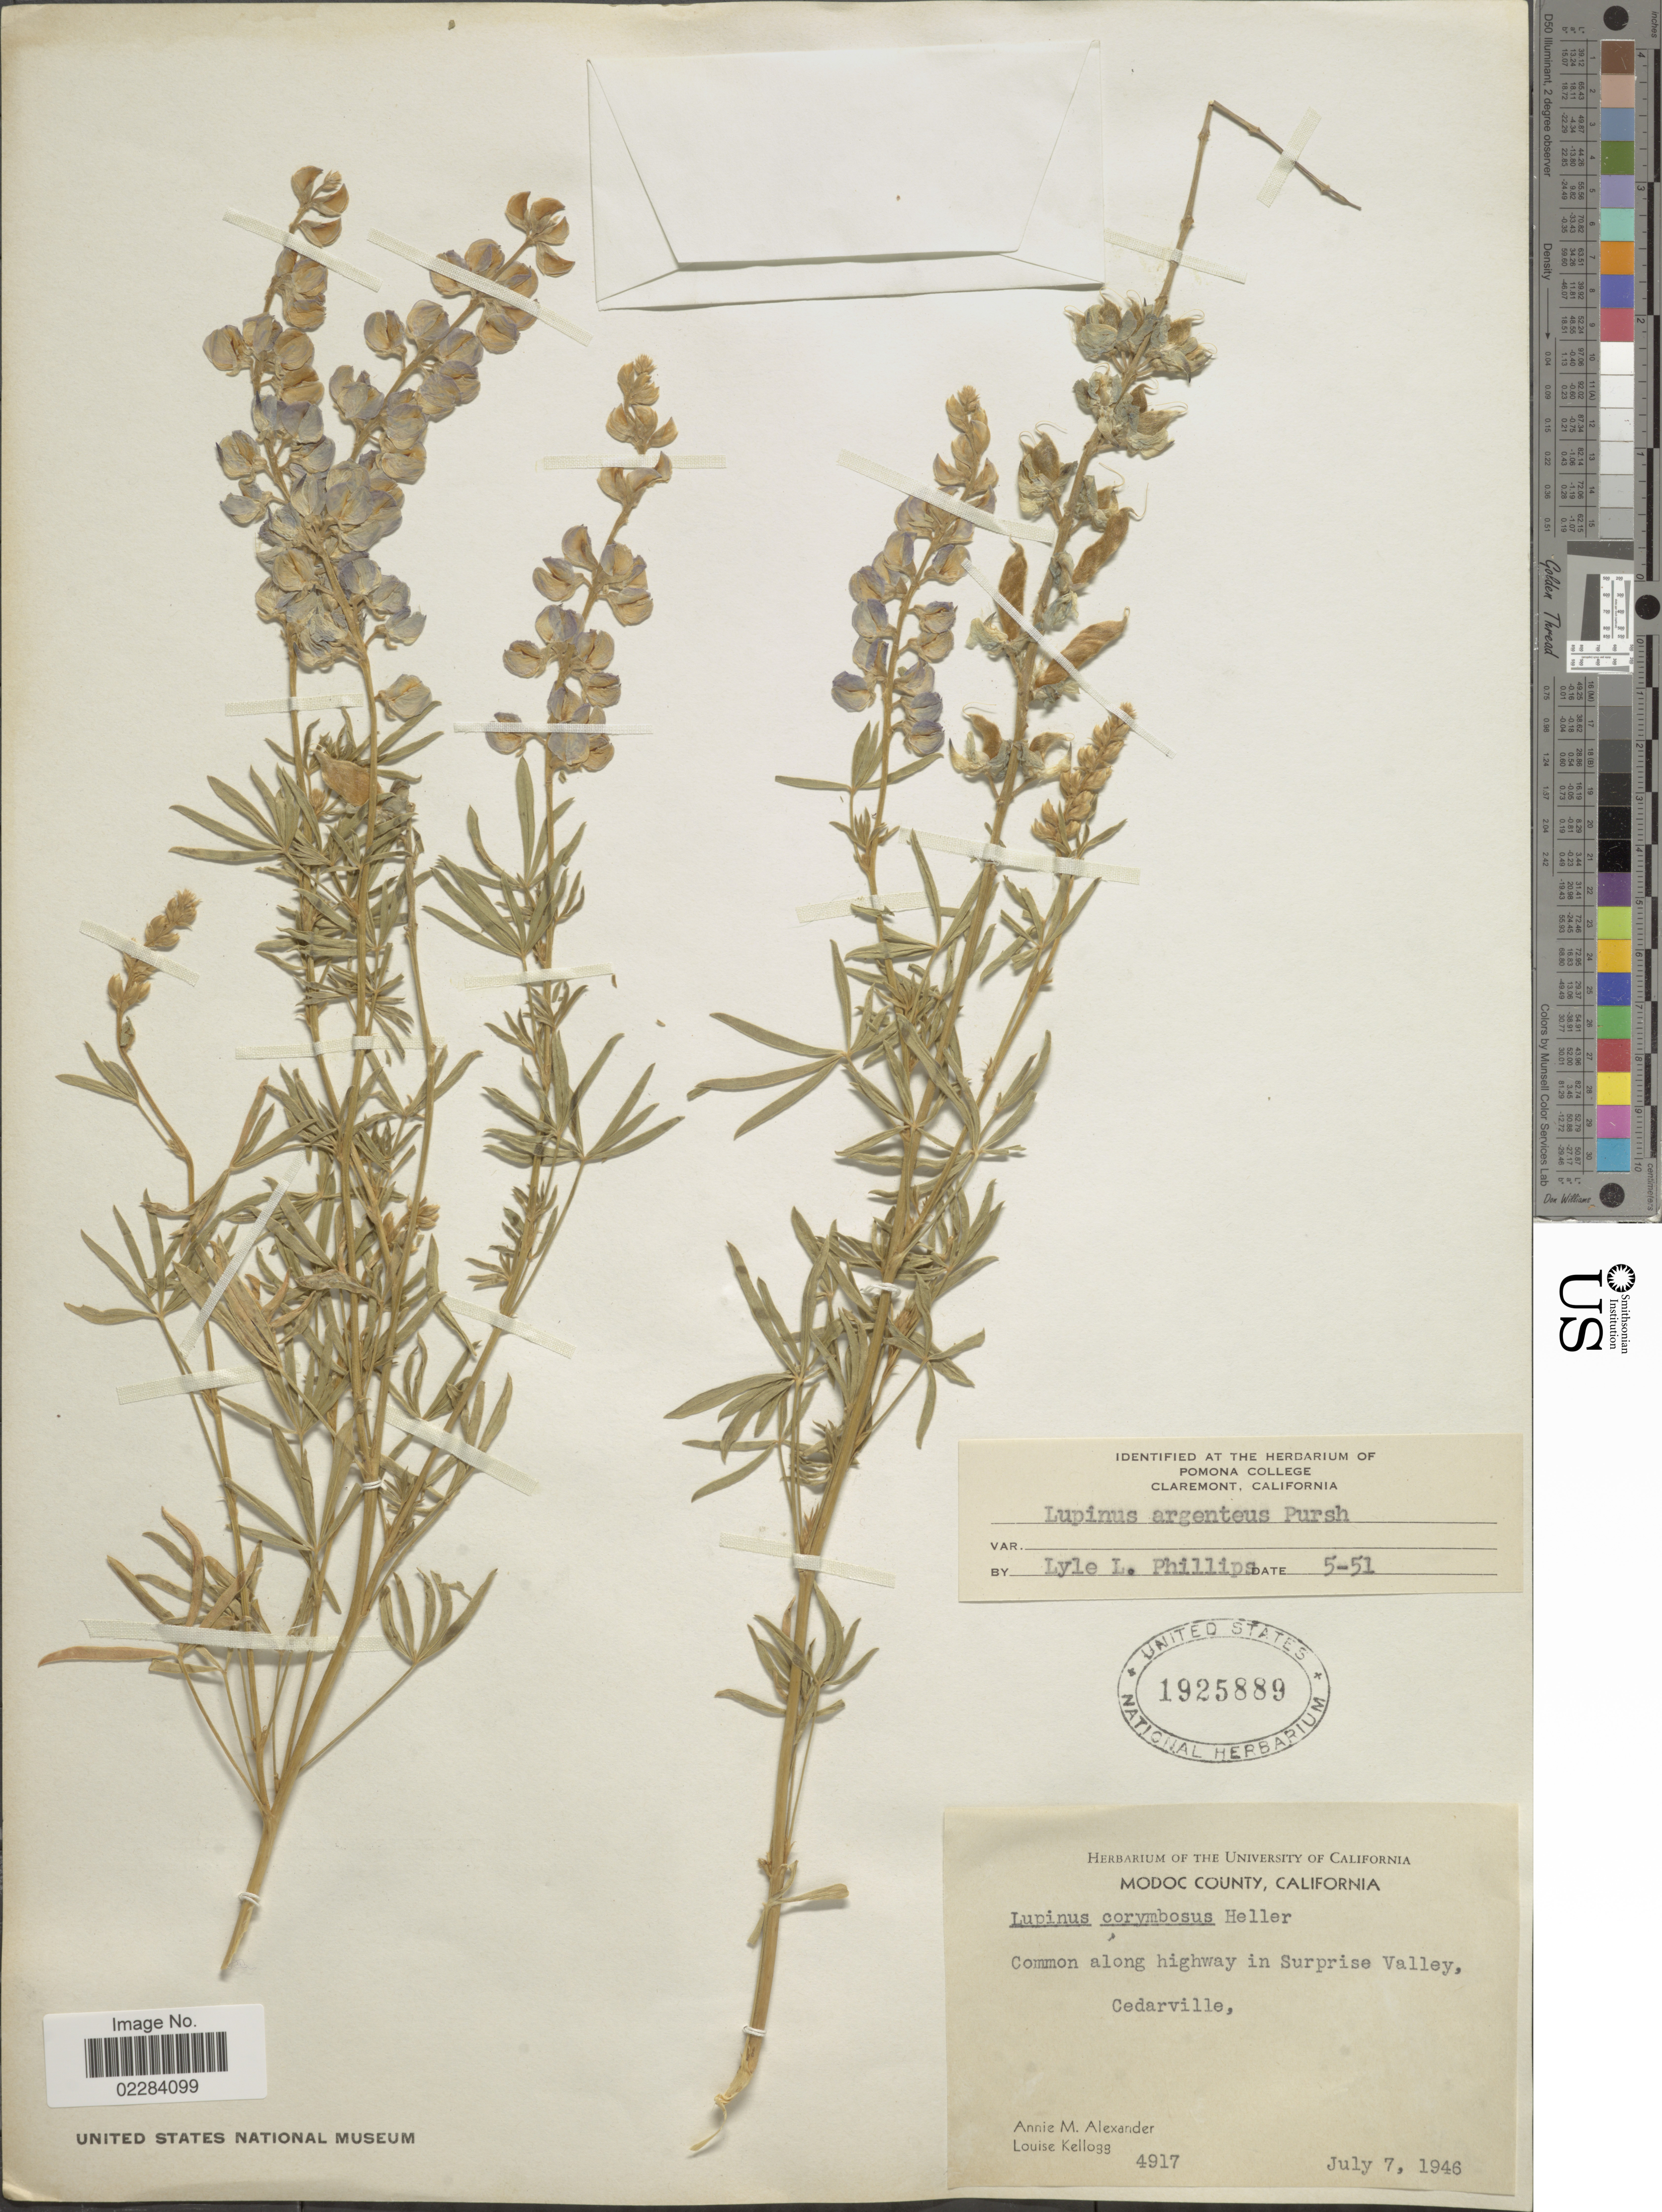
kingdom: Plantae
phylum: Tracheophyta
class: Magnoliopsida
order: Fabales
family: Fabaceae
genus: Lupinus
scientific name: Lupinus argenteus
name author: Pursh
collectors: A. M. Alexander & L. Kellogg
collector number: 4917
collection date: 1946-07-07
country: United States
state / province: California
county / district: Modoc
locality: Modoc County. Common along highway in Surprise Valey, Cedarville.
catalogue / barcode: US 1925889